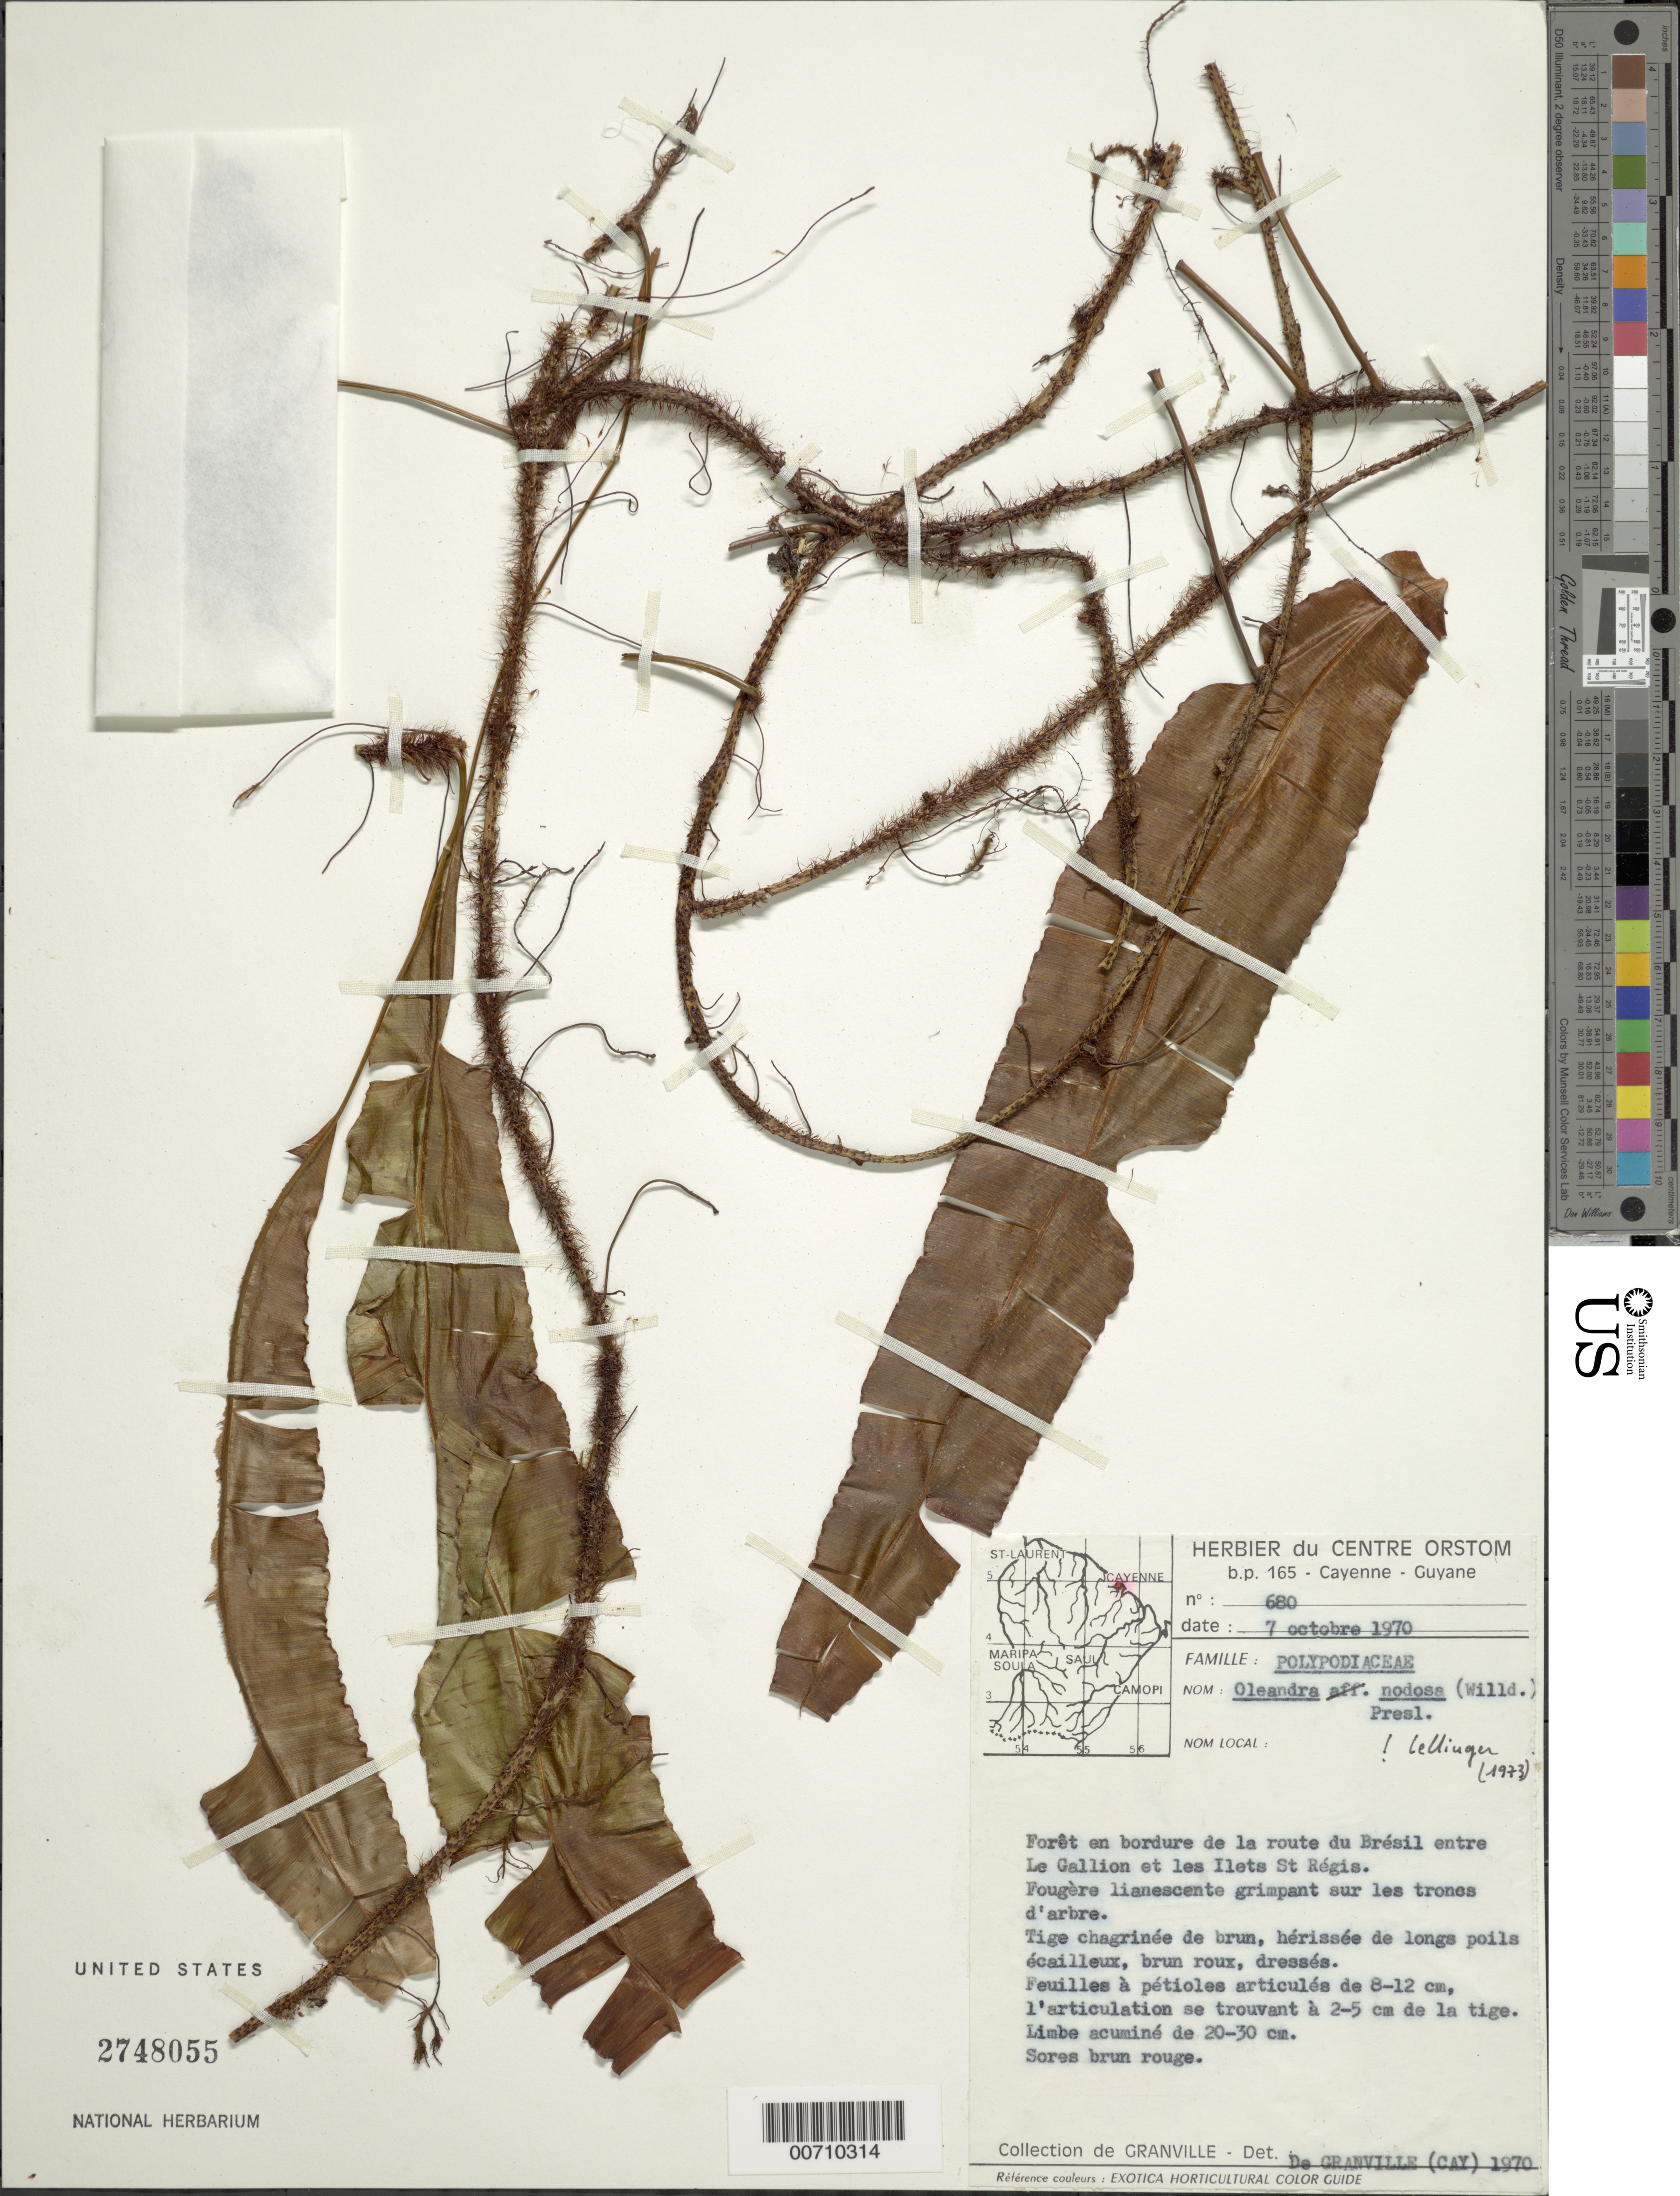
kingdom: Plantae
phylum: Tracheophyta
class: Polypodiopsida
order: Polypodiales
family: Oleandraceae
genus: Oleandra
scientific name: Oleandra articulata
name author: (Sw.) C. Presl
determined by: Lellinger, David B., (BOT), Smithsonian Institution - National Museum of Natural History (UNITED STATES)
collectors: J.-J. de Granville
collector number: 680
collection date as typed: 7-Oct-70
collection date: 1970-10-07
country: French Guiana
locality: Route du Brésil, entre le Gallion et les Ilets St. Régis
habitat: Forest, climbing on tree trunks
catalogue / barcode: US 2748055